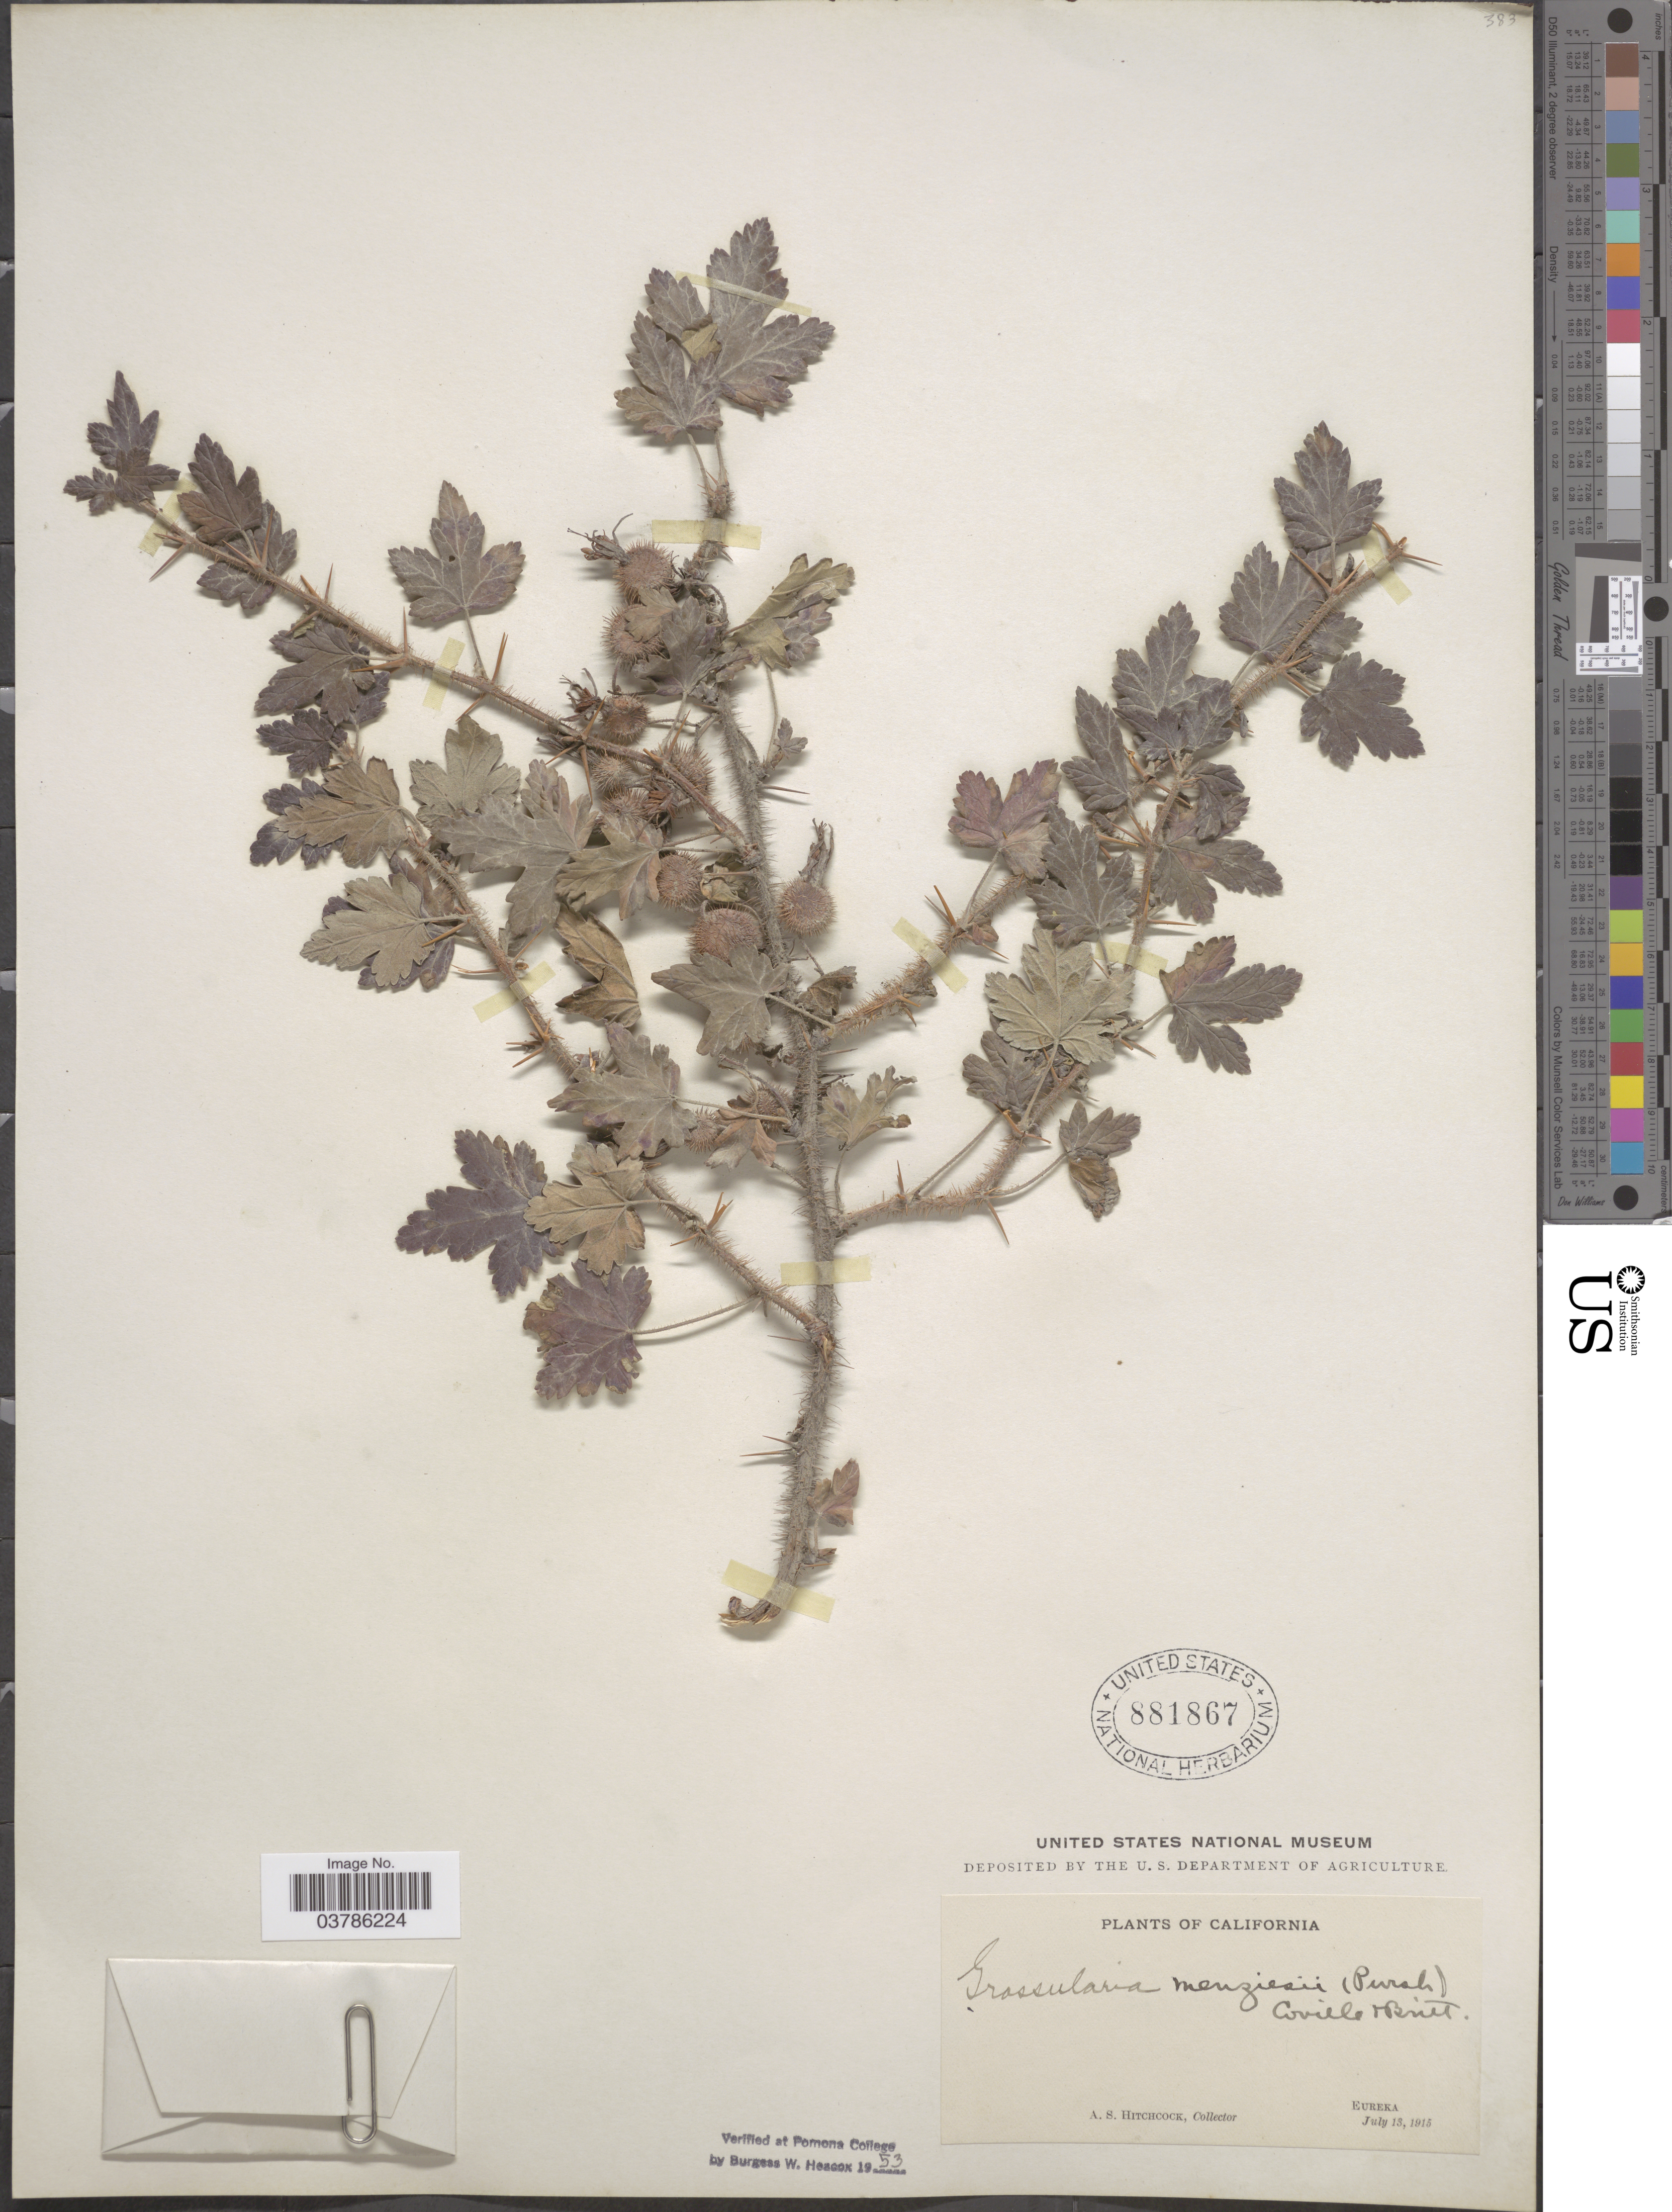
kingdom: Plantae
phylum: Tracheophyta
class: Magnoliopsida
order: Saxifragales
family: Grossulariaceae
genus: Ribes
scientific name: Ribes menziesii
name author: Pursh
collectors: A. S. Hitchcock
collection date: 1915-07-13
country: United States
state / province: California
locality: Eureka.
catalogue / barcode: US 881867